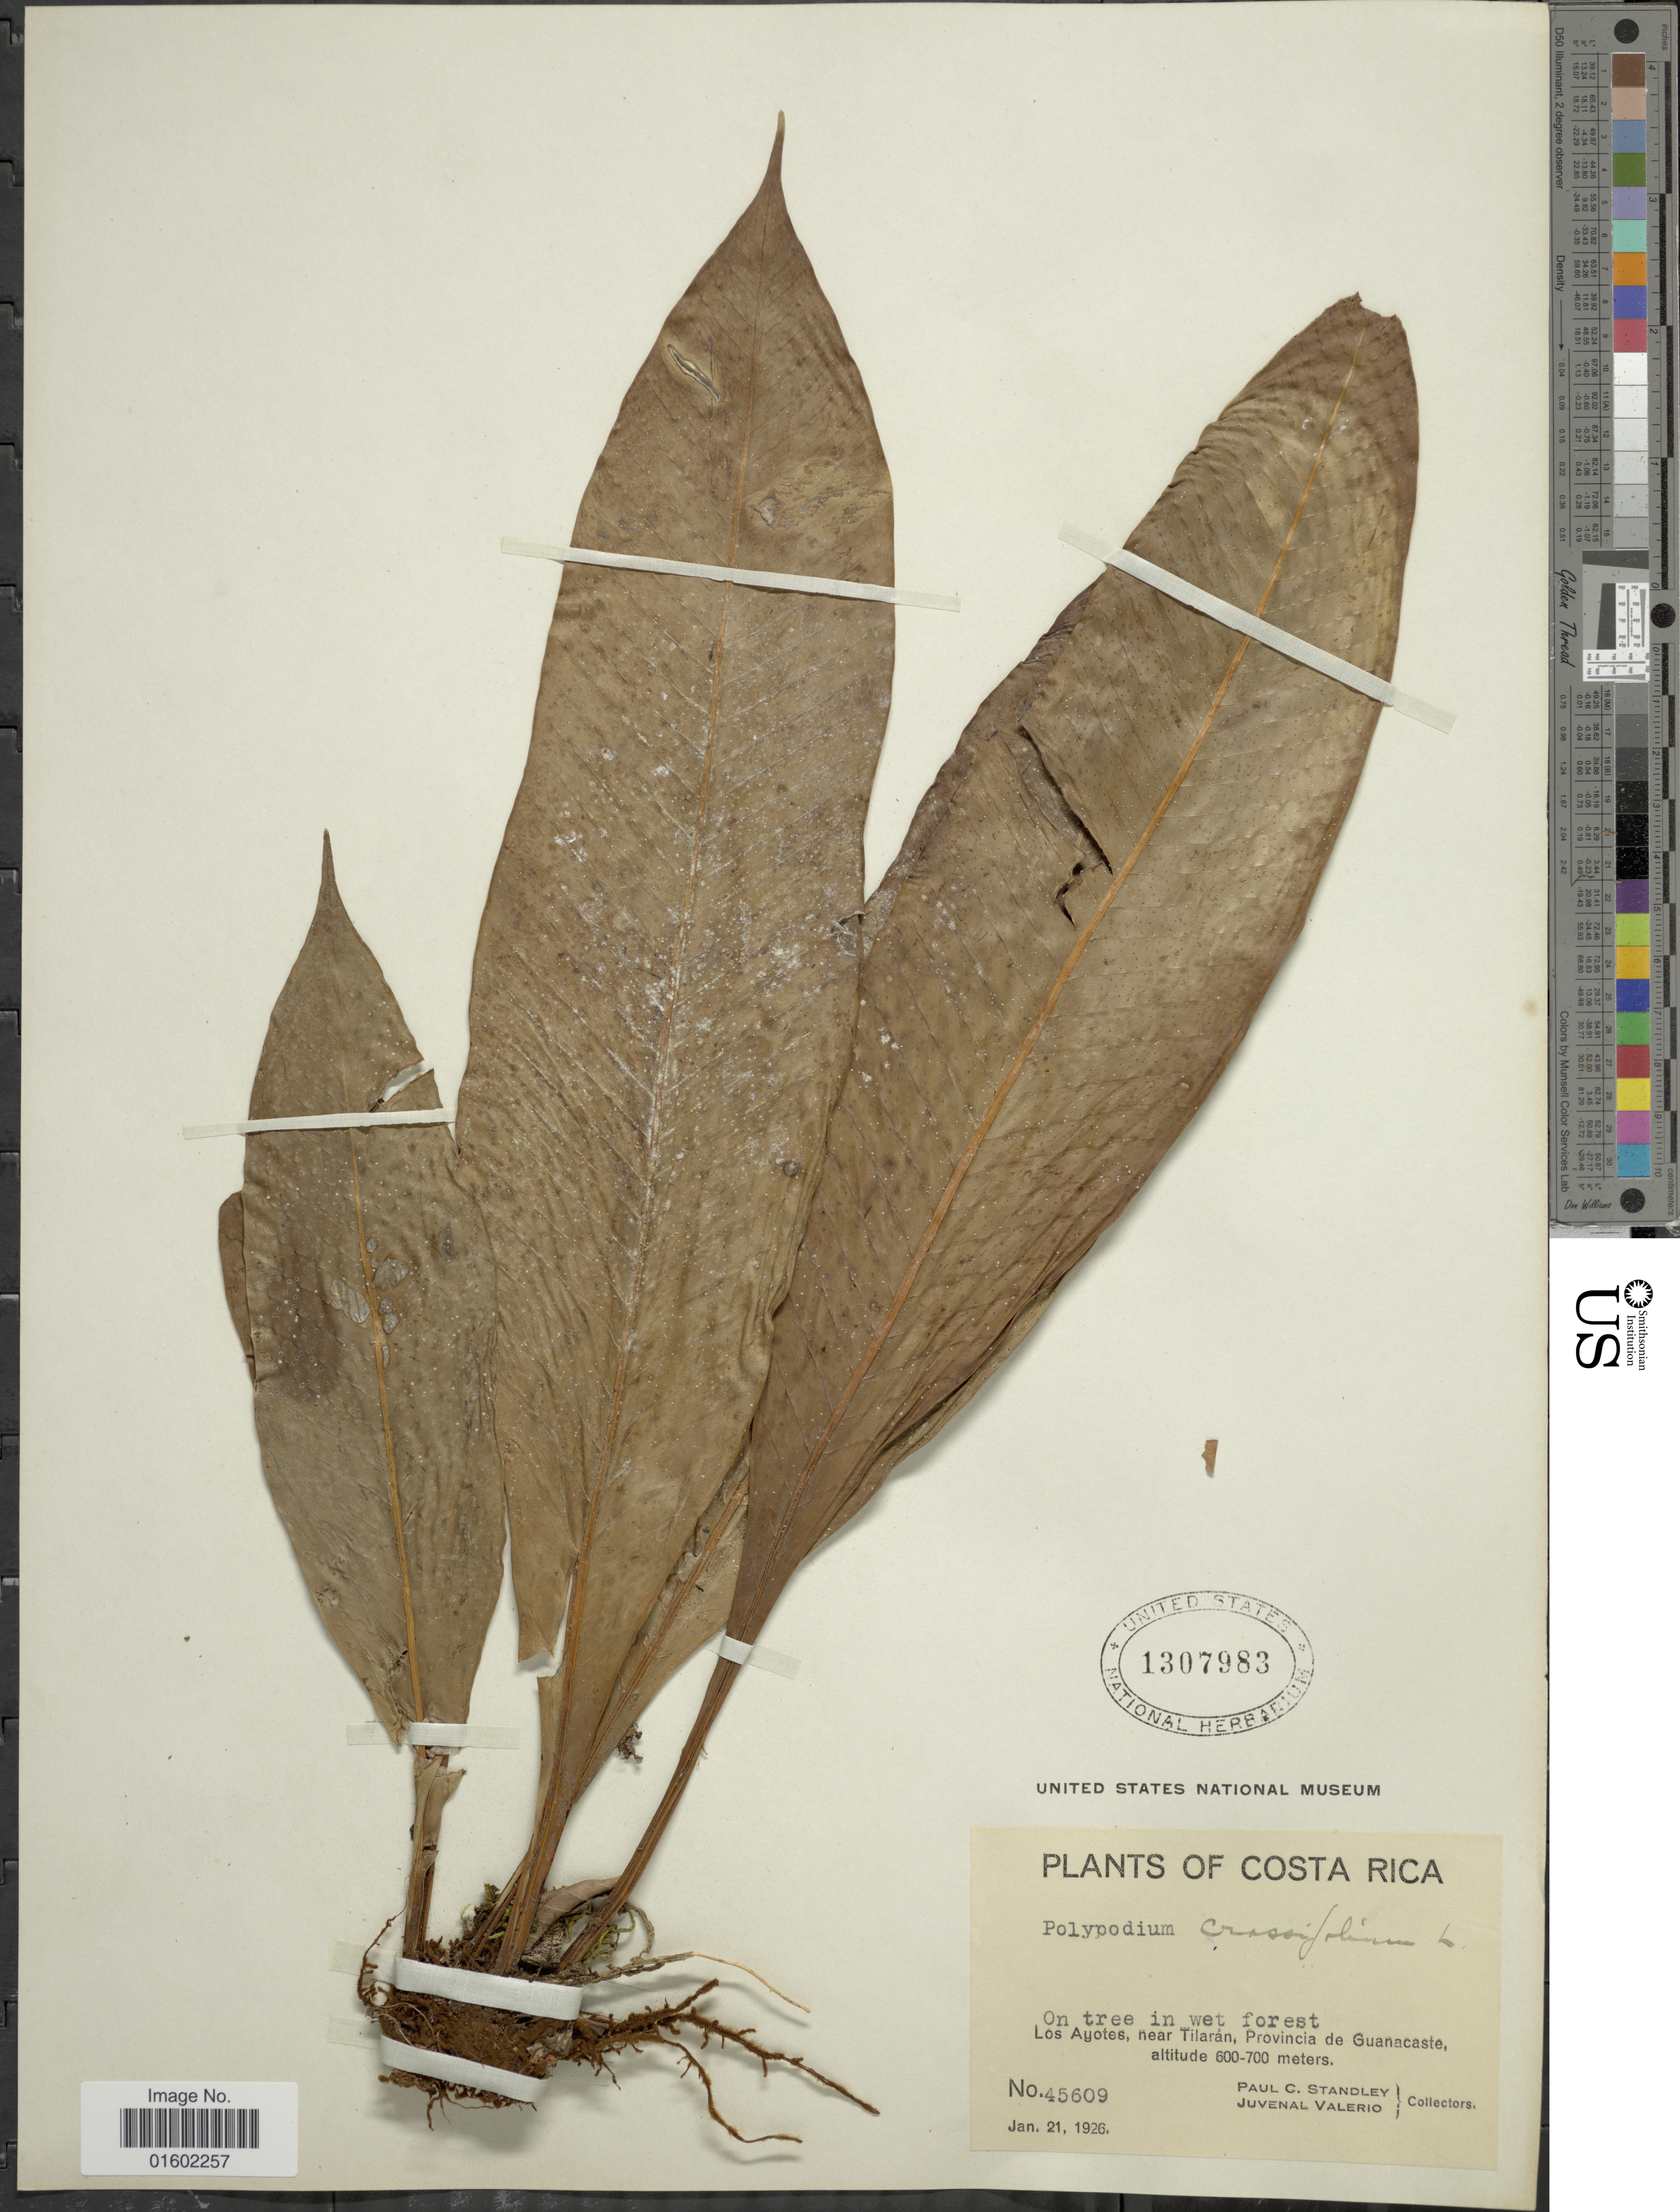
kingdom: Plantae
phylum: Tracheophyta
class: Polypodiopsida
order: Polypodiales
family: Polypodiaceae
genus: Niphidium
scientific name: Niphidium crassifolium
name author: (L.) Lellinger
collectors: P. C. Standley & J. Valerio R.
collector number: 45609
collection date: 1926-02-21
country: Costa Rica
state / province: Guanacaste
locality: Los Ayotes, near Tilaran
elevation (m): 600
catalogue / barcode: US 1307983